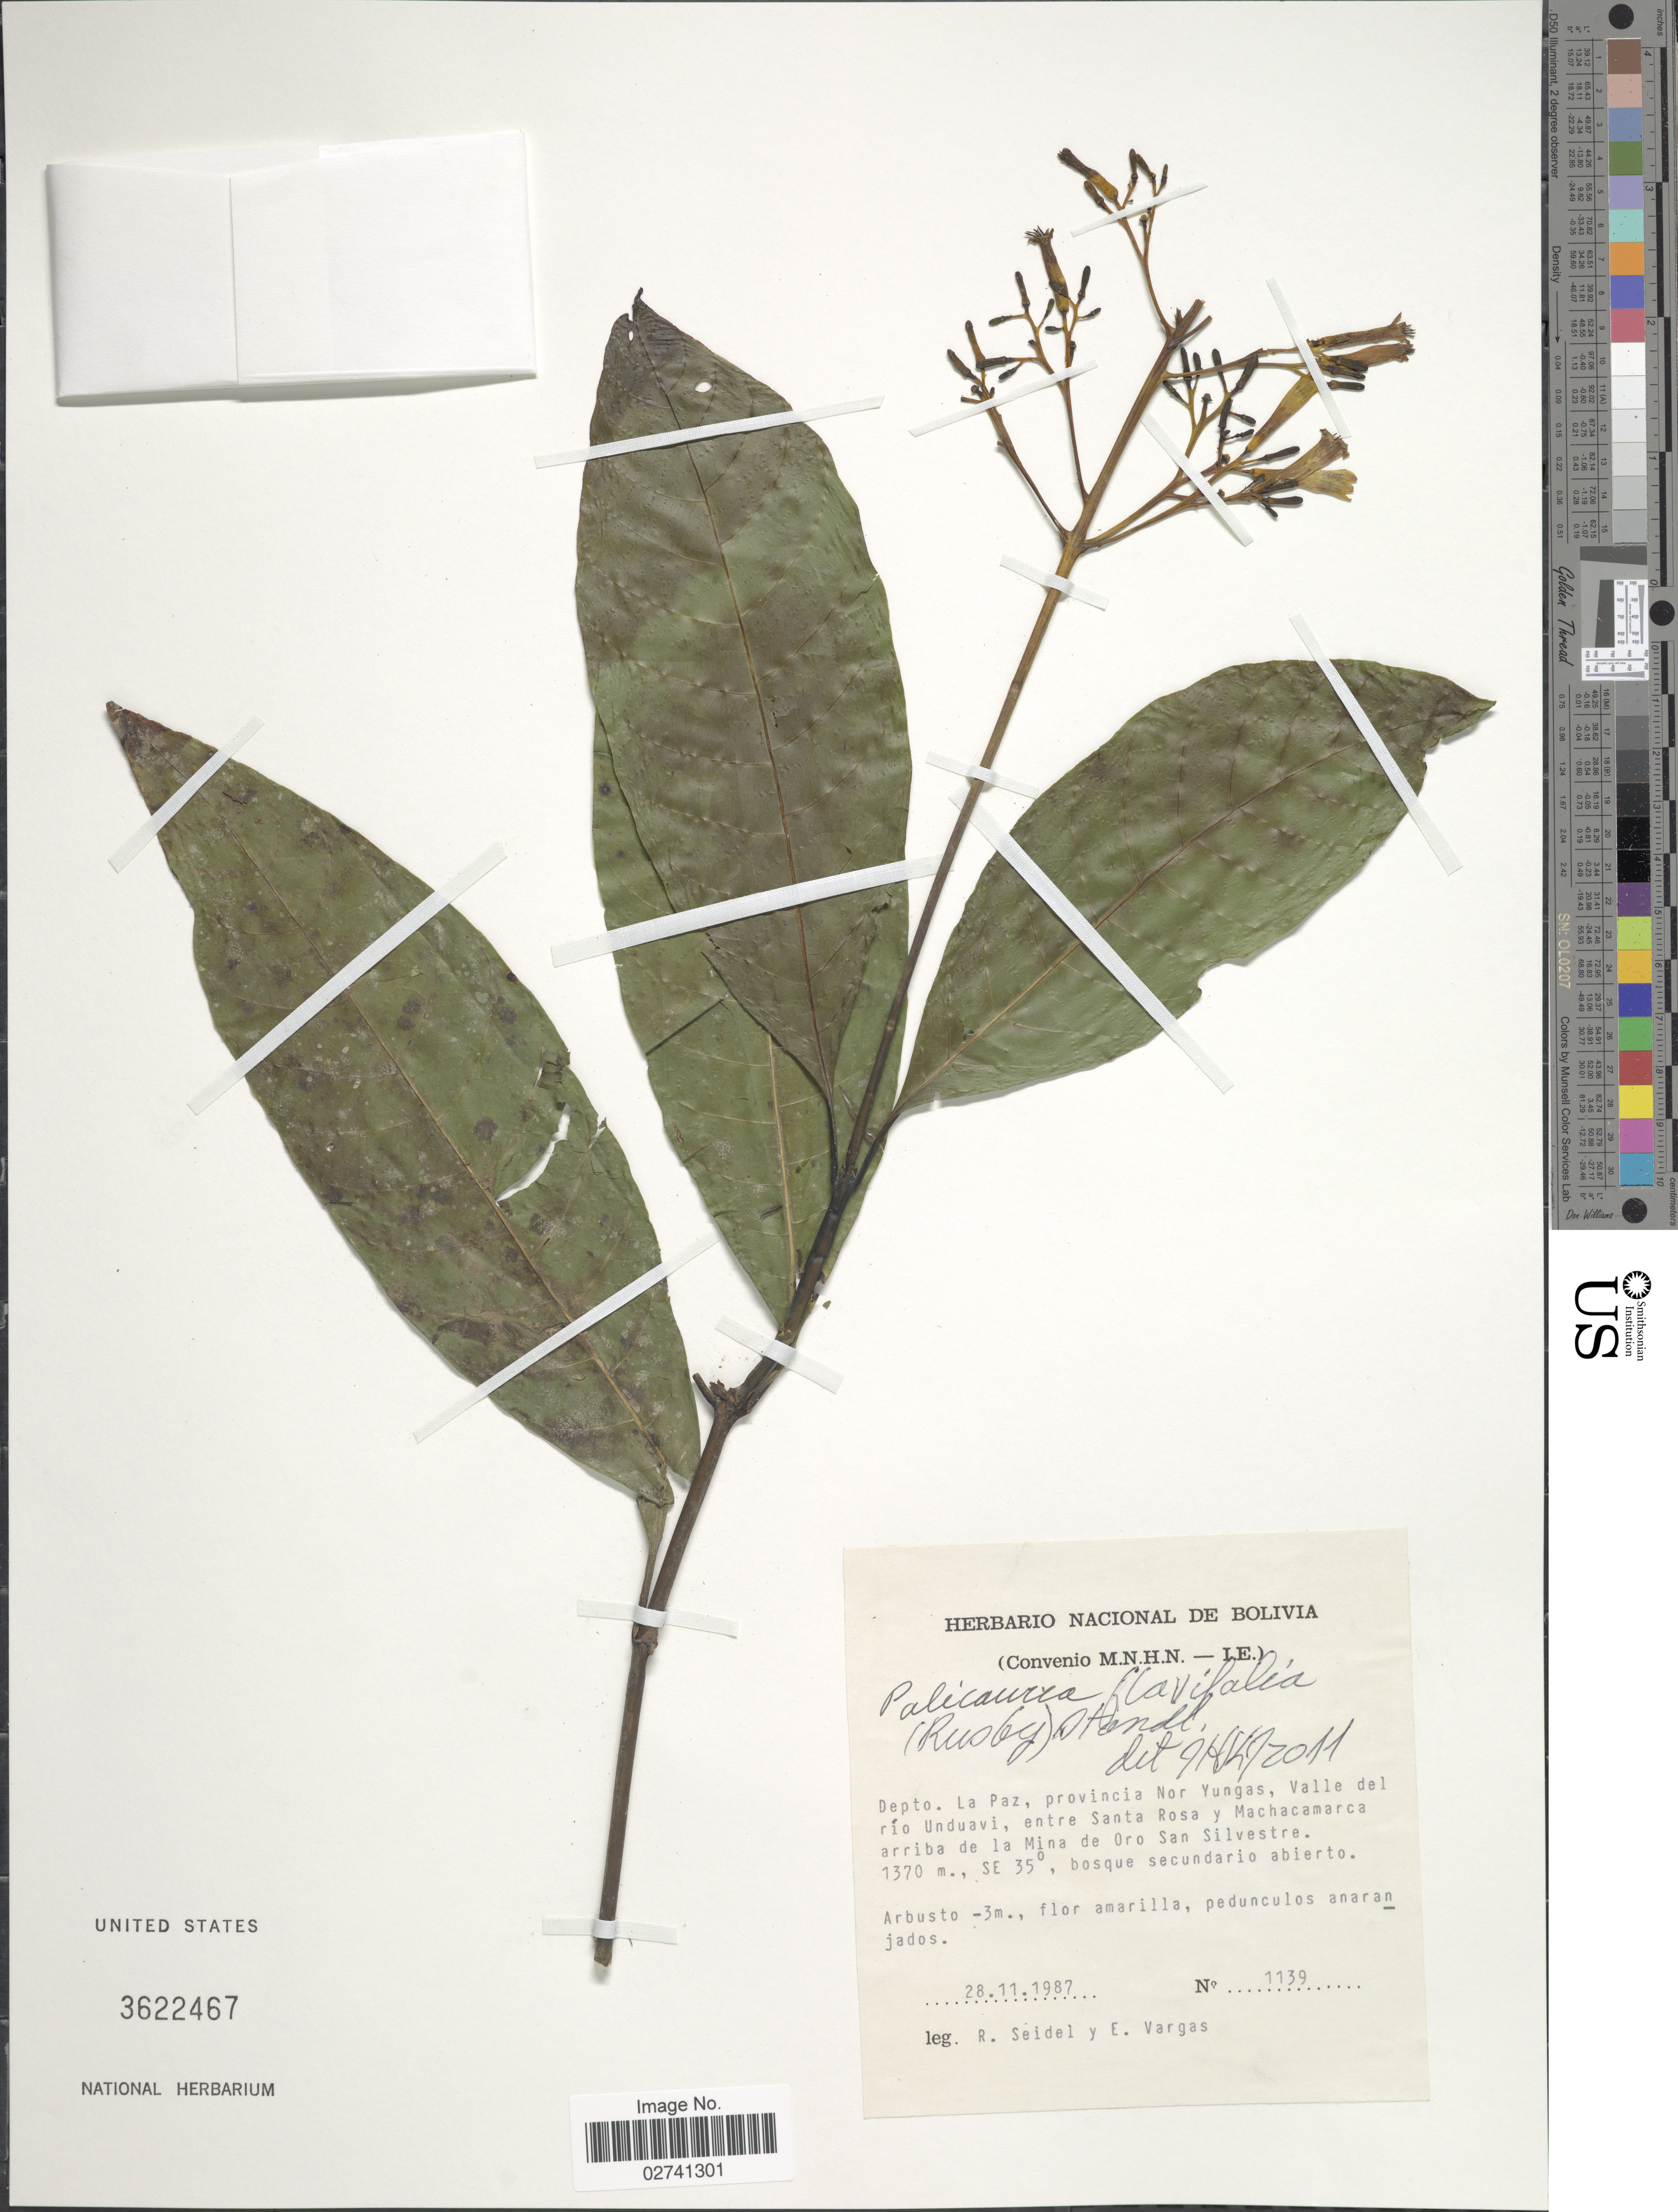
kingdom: Plantae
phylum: Tracheophyta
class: Magnoliopsida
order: Gentianales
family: Rubiaceae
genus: Palicourea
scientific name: Palicourea flavifolia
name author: (Rusby) Standl.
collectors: R. Seidel & E. Vargas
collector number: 1139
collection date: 1987-11-28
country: Bolivia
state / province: La Paz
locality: Provincia Nor Yungas, Valle del rio Unduavi, entre Santa Rosa y Machacamarca arriba de la Mina de Oro San Silvestre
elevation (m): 1370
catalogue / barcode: US 3622467